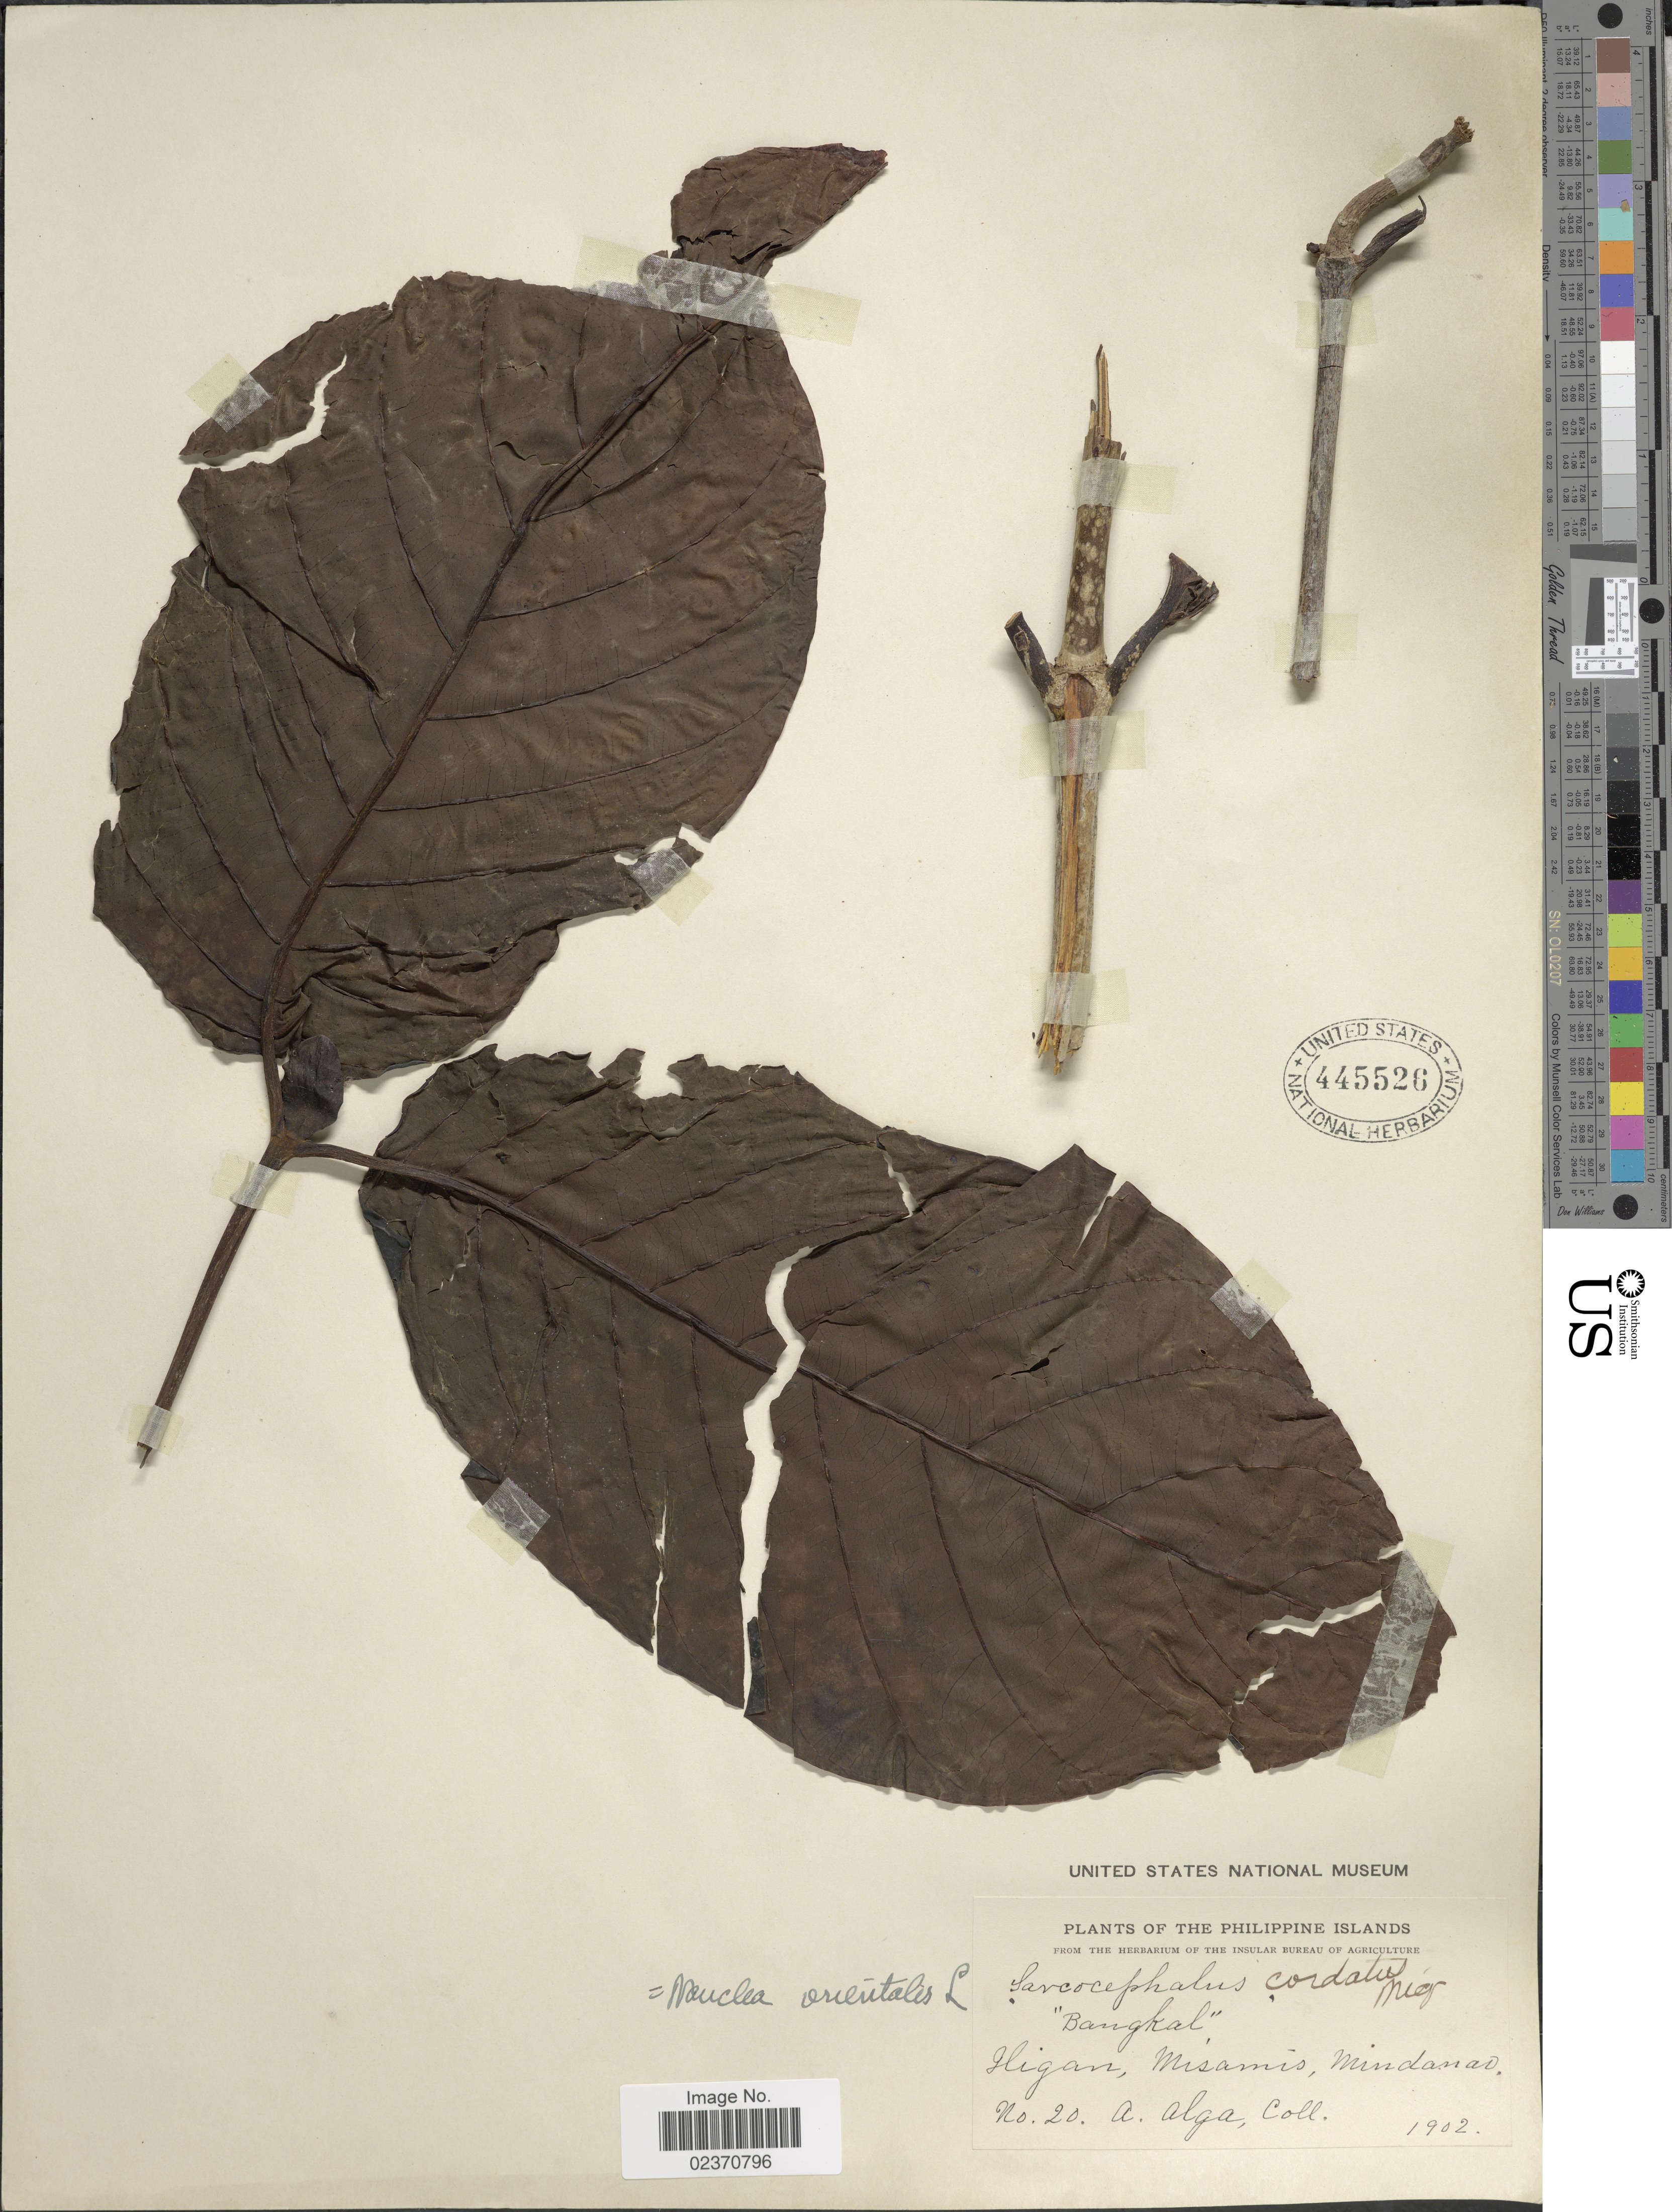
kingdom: Plantae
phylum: Tracheophyta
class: Magnoliopsida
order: Gentianales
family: Rubiaceae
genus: Nauclea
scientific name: Nauclea orientalis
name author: (L.) L.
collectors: A. Alga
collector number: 20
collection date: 1902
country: Philippines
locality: The Philippine Islands, Iligan, Misamis, Mindanao.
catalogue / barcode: US 445526